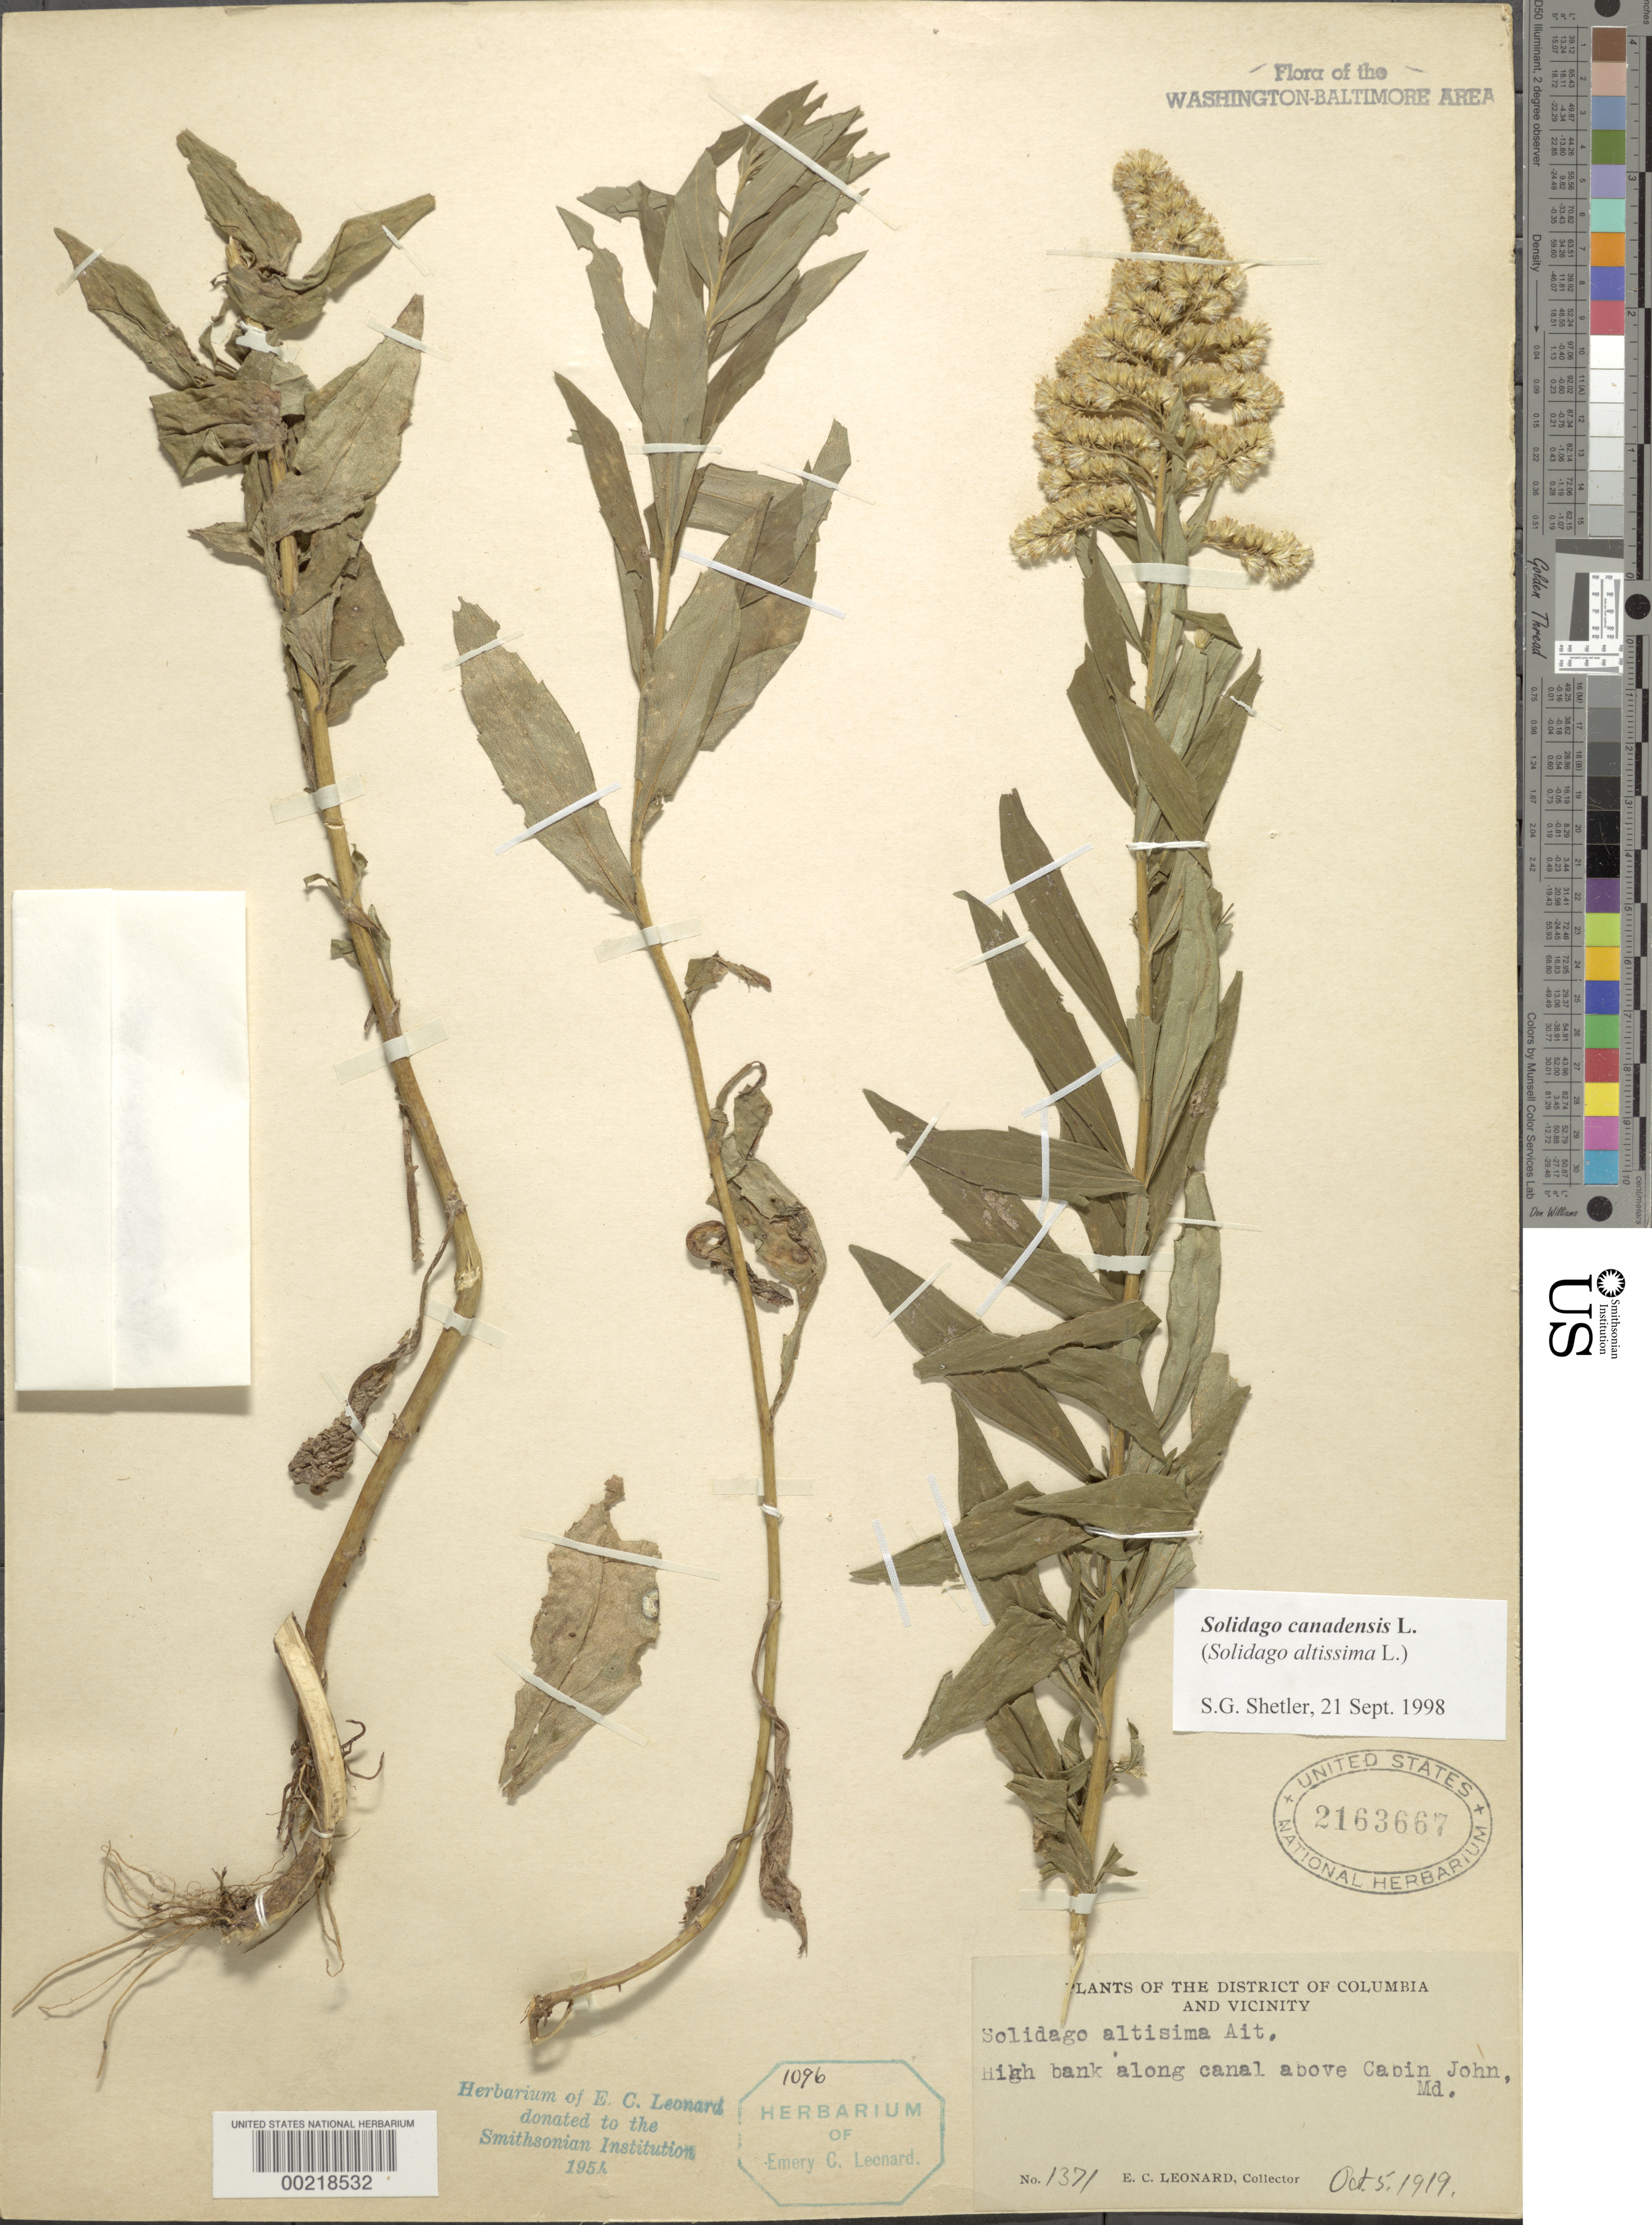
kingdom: Plantae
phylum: Tracheophyta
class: Magnoliopsida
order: Asterales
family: Asteraceae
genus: Solidago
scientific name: Solidago canadensis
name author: L.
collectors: E. C. Leonard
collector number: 1371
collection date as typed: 05 Oct 1919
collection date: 1919-10-05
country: United States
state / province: Maryland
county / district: Montgomery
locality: Canal above Cabin John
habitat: High bank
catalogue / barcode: US 2163667